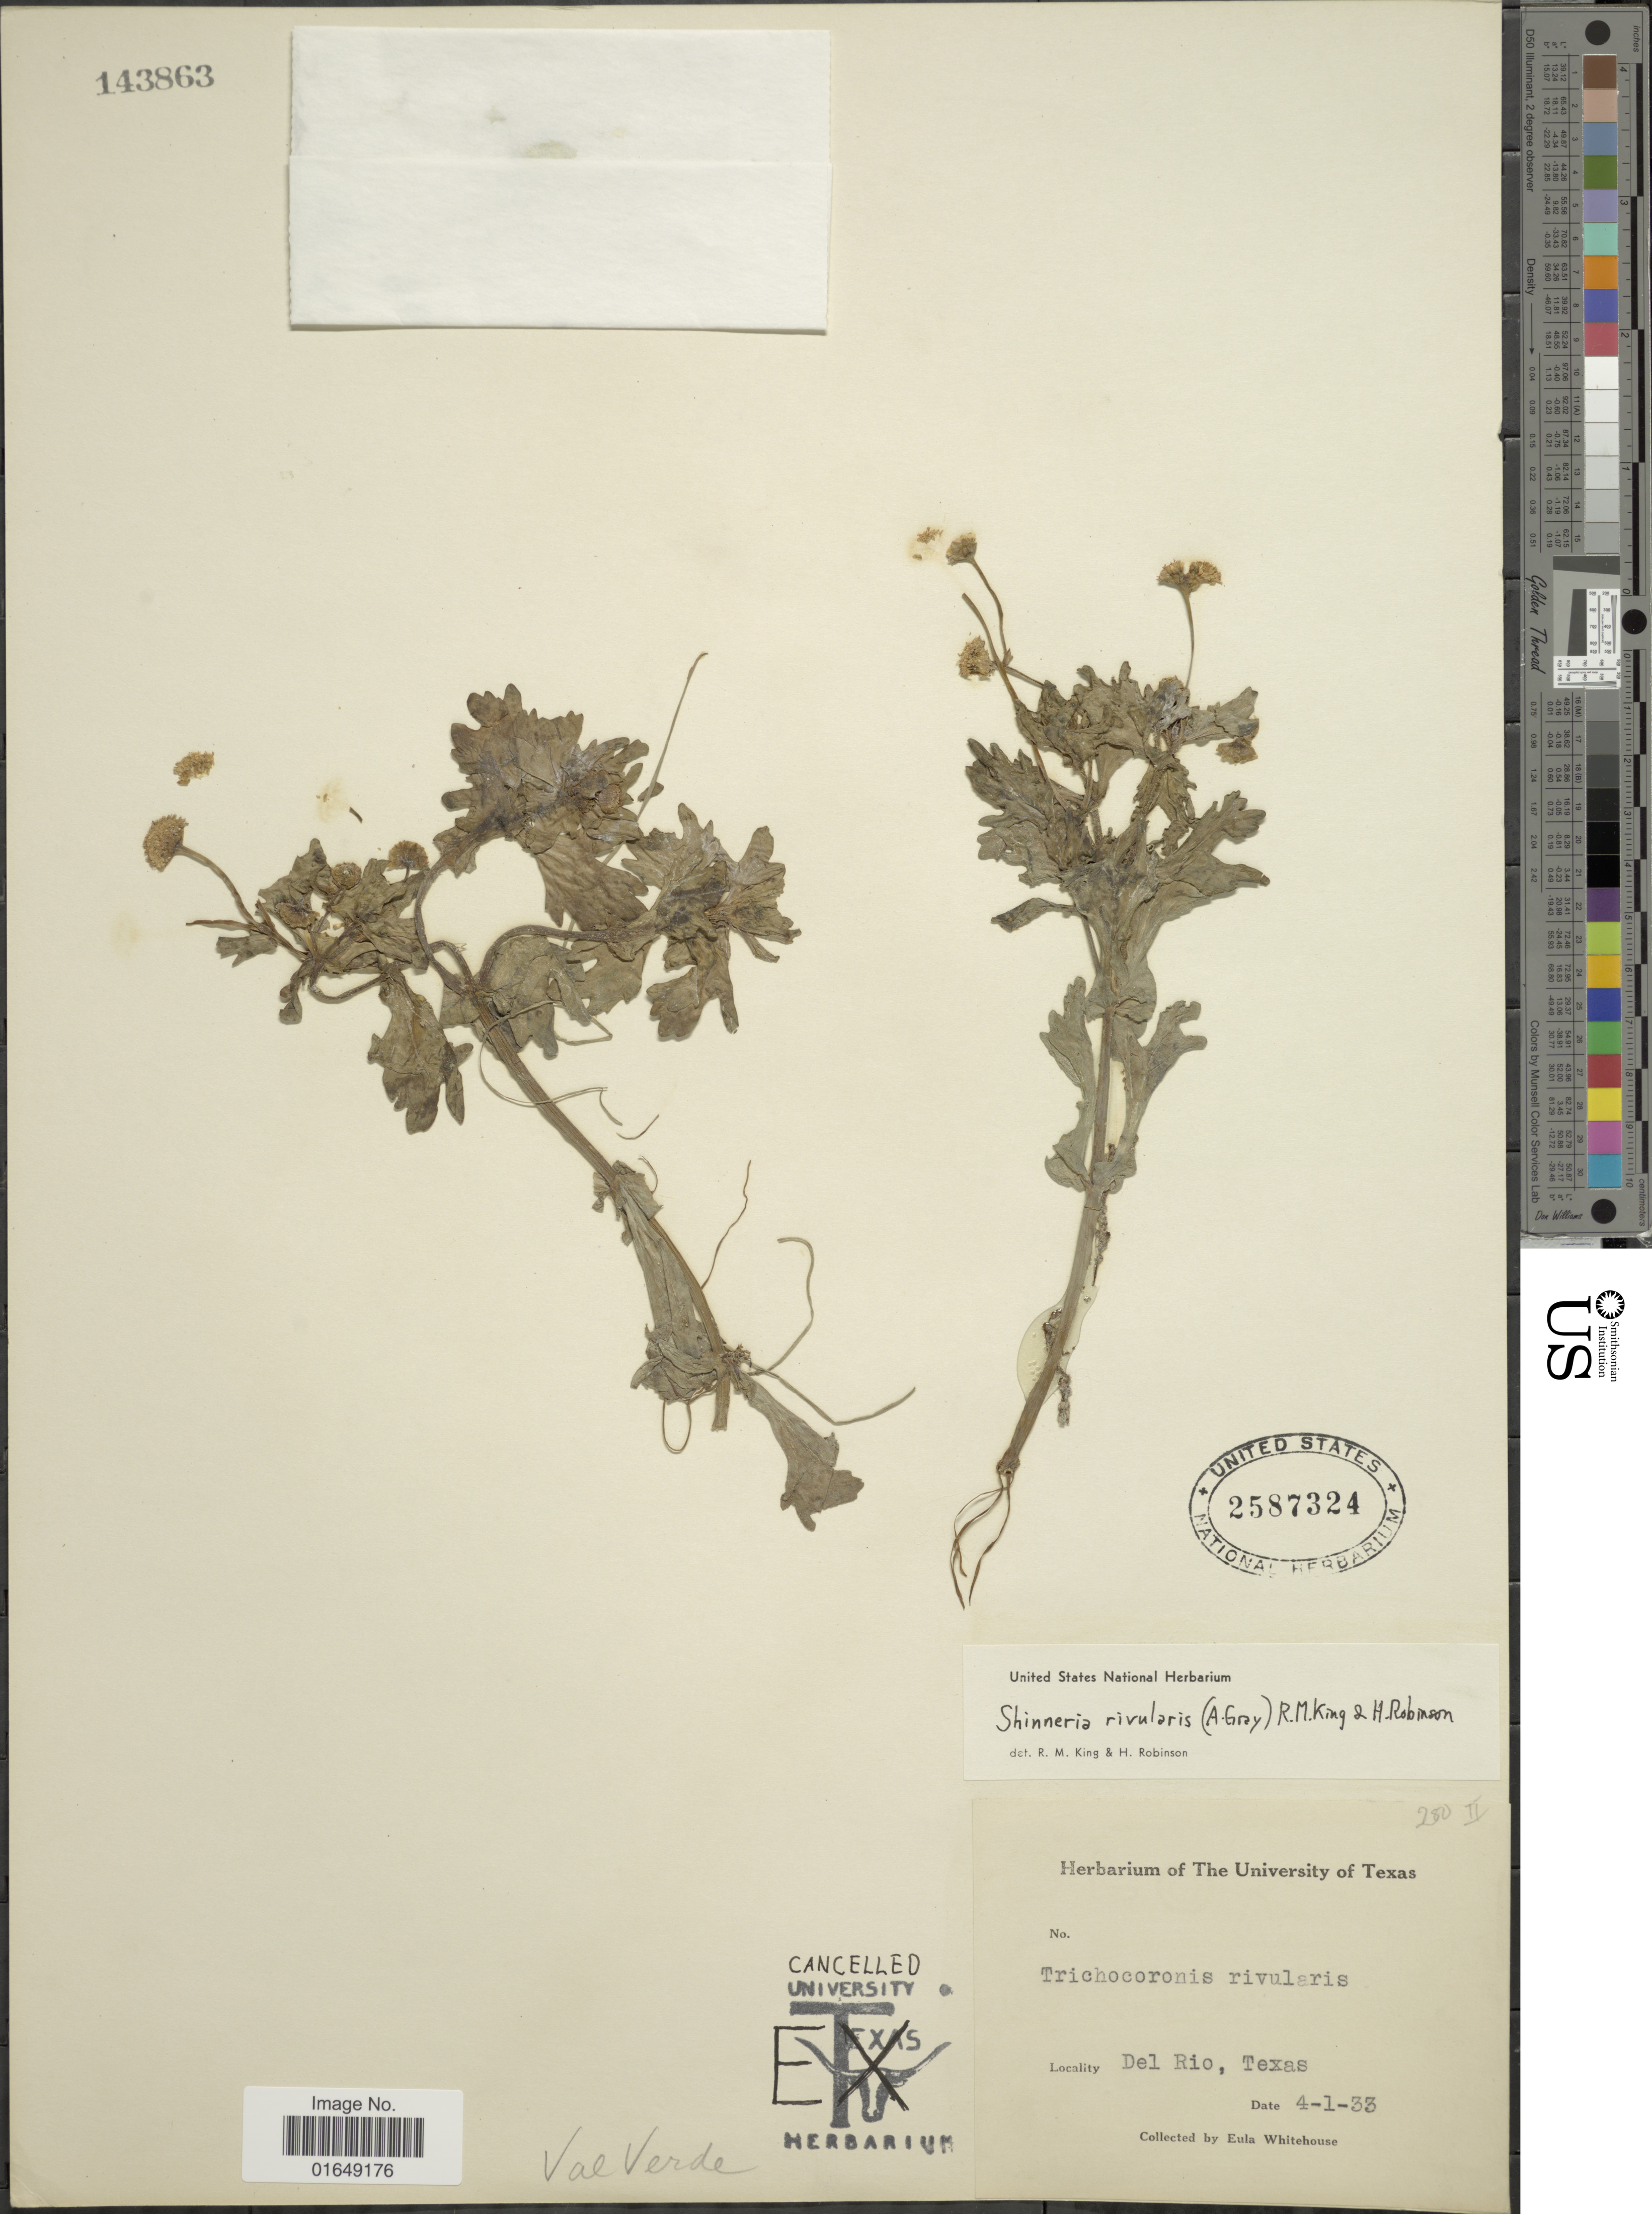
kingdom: Plantae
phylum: Tracheophyta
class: Magnoliopsida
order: Asterales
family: Asteraceae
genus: Shinnersia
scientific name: Shinnersia rivularis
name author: (A. Gray) R.M. King & H. Rob.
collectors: E. Whitehouse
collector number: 250II?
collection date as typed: Transcribed d/m/y: 4/1/33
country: United States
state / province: Texas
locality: Del Rio.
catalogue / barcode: US 2587324